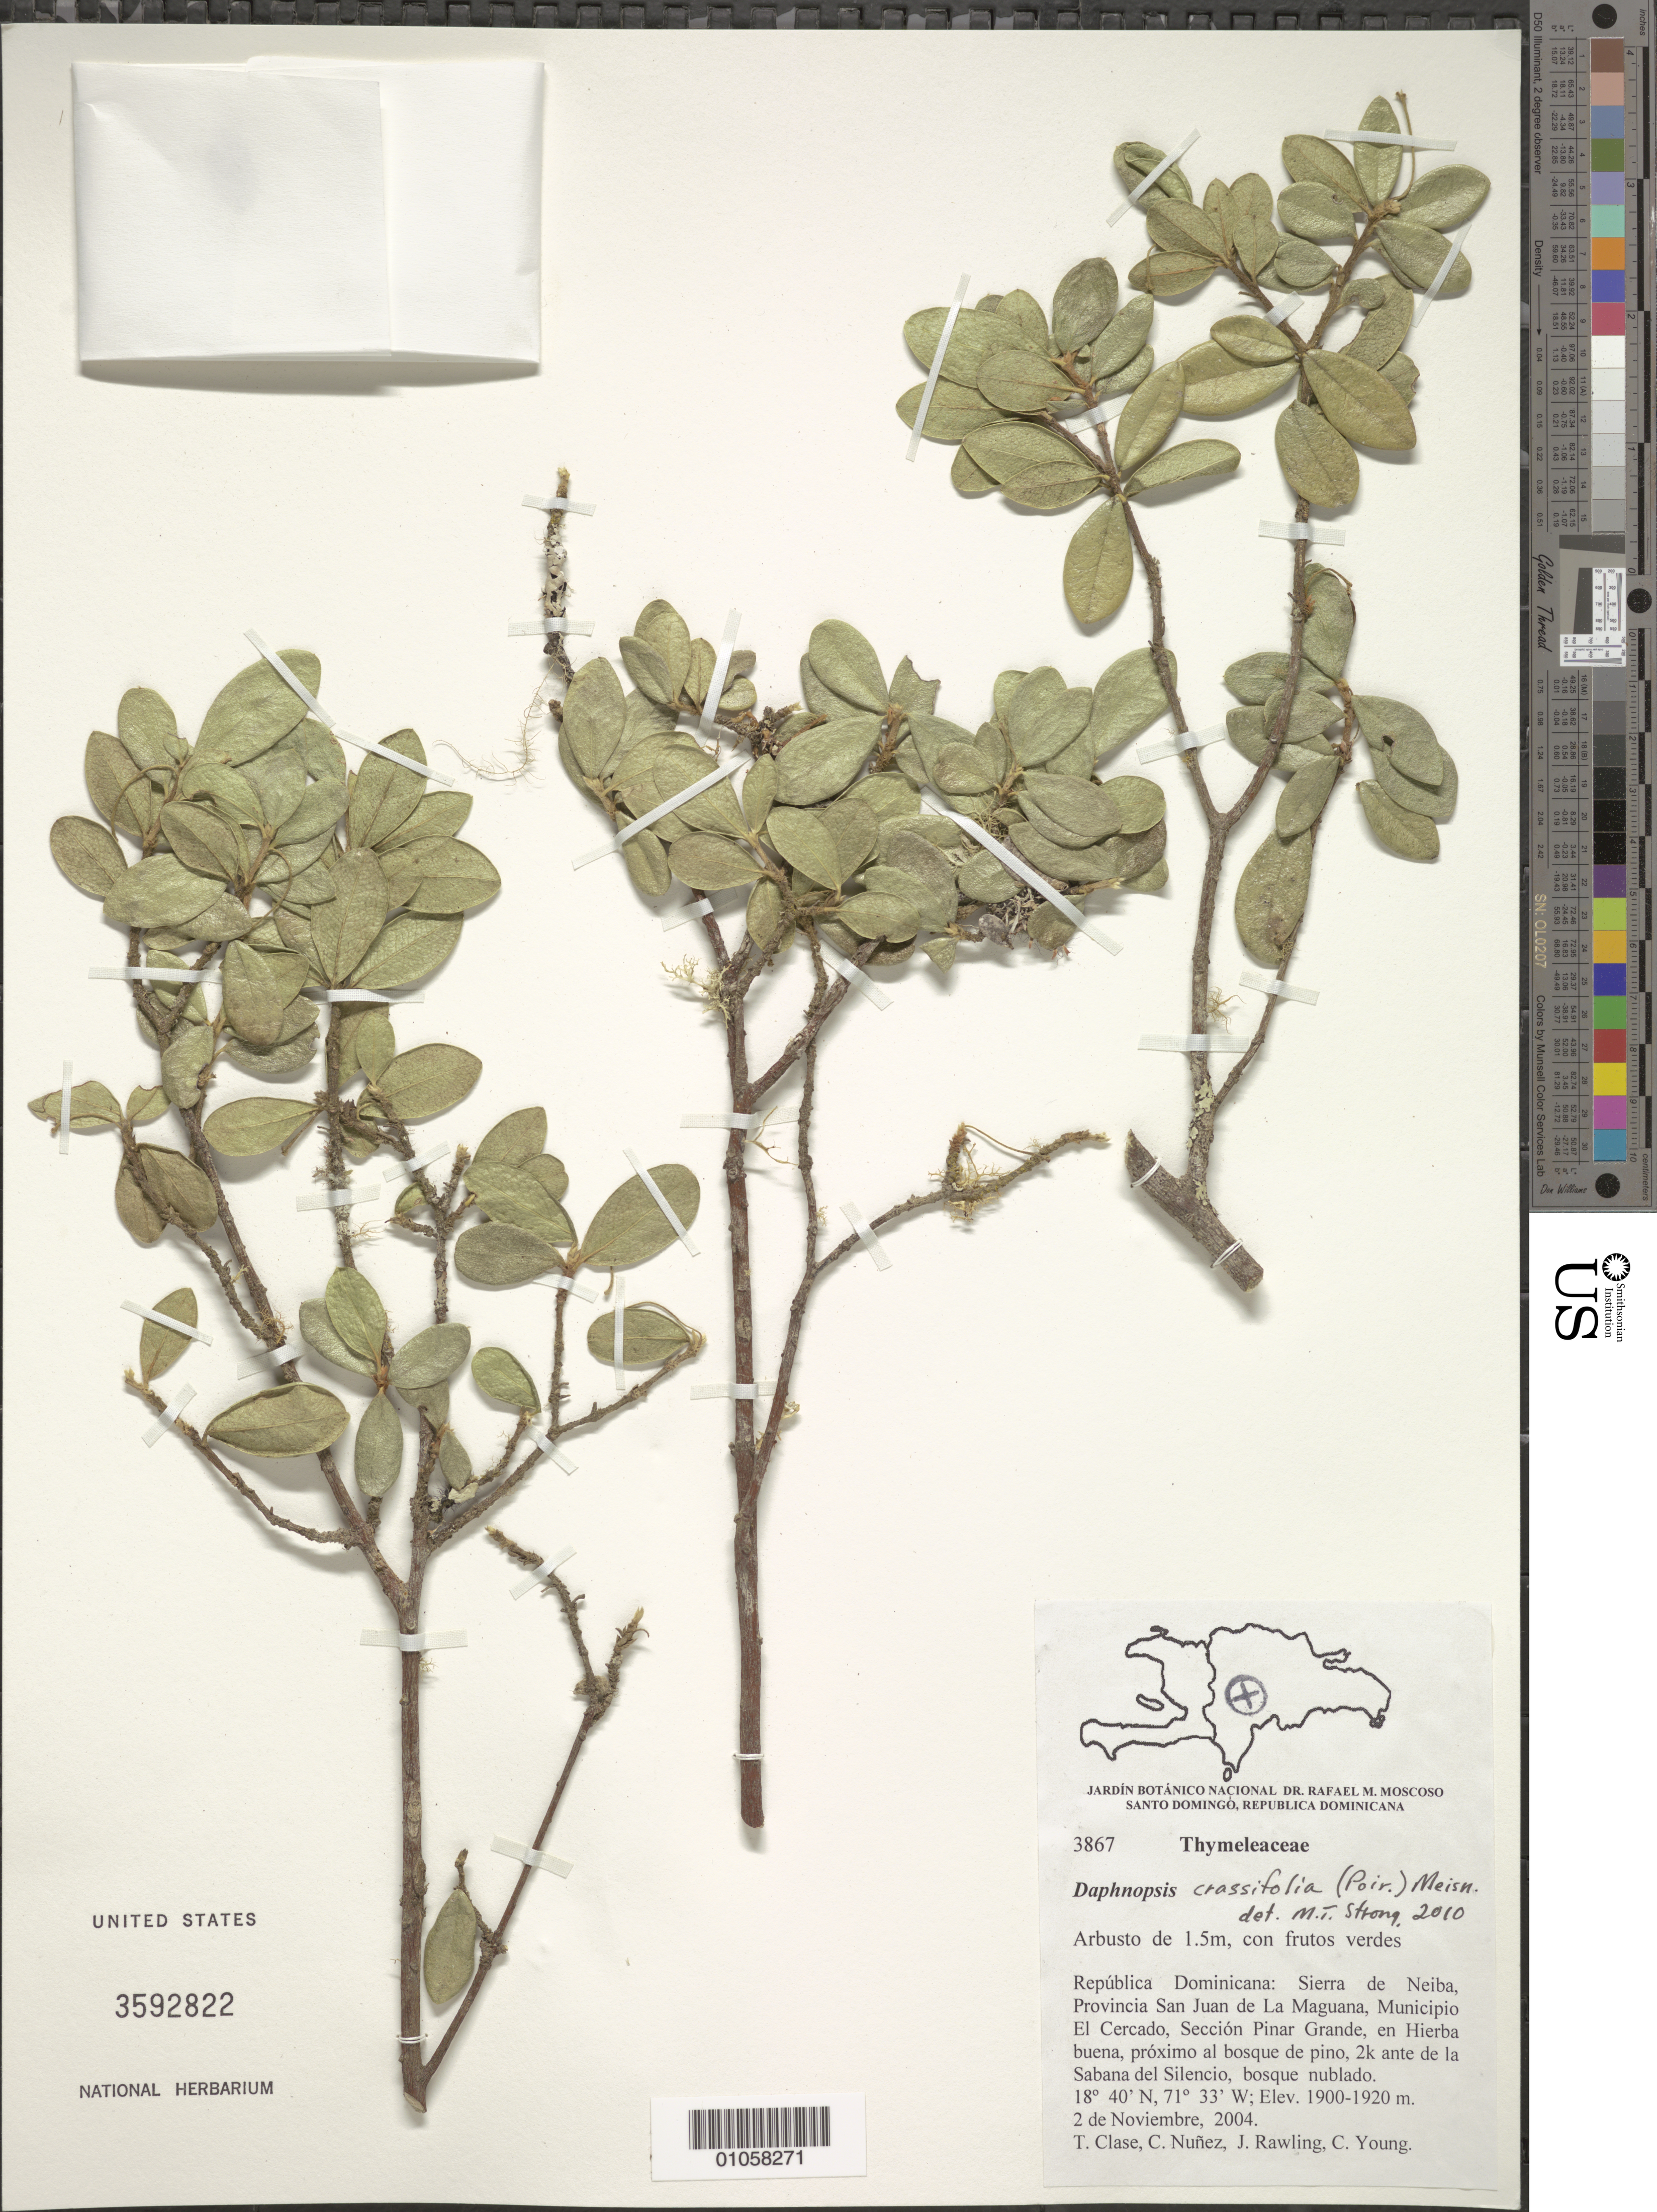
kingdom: Plantae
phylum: Tracheophyta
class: Magnoliopsida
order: Malvales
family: Thymelaeaceae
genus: Daphnopsis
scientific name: Daphnopsis crassifolia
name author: (Poir.) Meisn.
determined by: Strong, M. T., (US), Smithsonian Institution - National Museum of Natural History (UNITED STATES)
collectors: T. Clase, C. Nunez, J. Rawling & C. Young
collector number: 3867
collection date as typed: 02 Nov 2004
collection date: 2004-11-02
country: Dominican Republic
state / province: San Juan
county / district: San Juan de la Maguana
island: Hispaniola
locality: Municipio El Cercado, Sección Pinar Grande, en Yerba buena, próximo al bosque de pino, 2 k ante de la Sabana del Silencio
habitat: Bosque nublado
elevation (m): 1900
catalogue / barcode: US 3592822